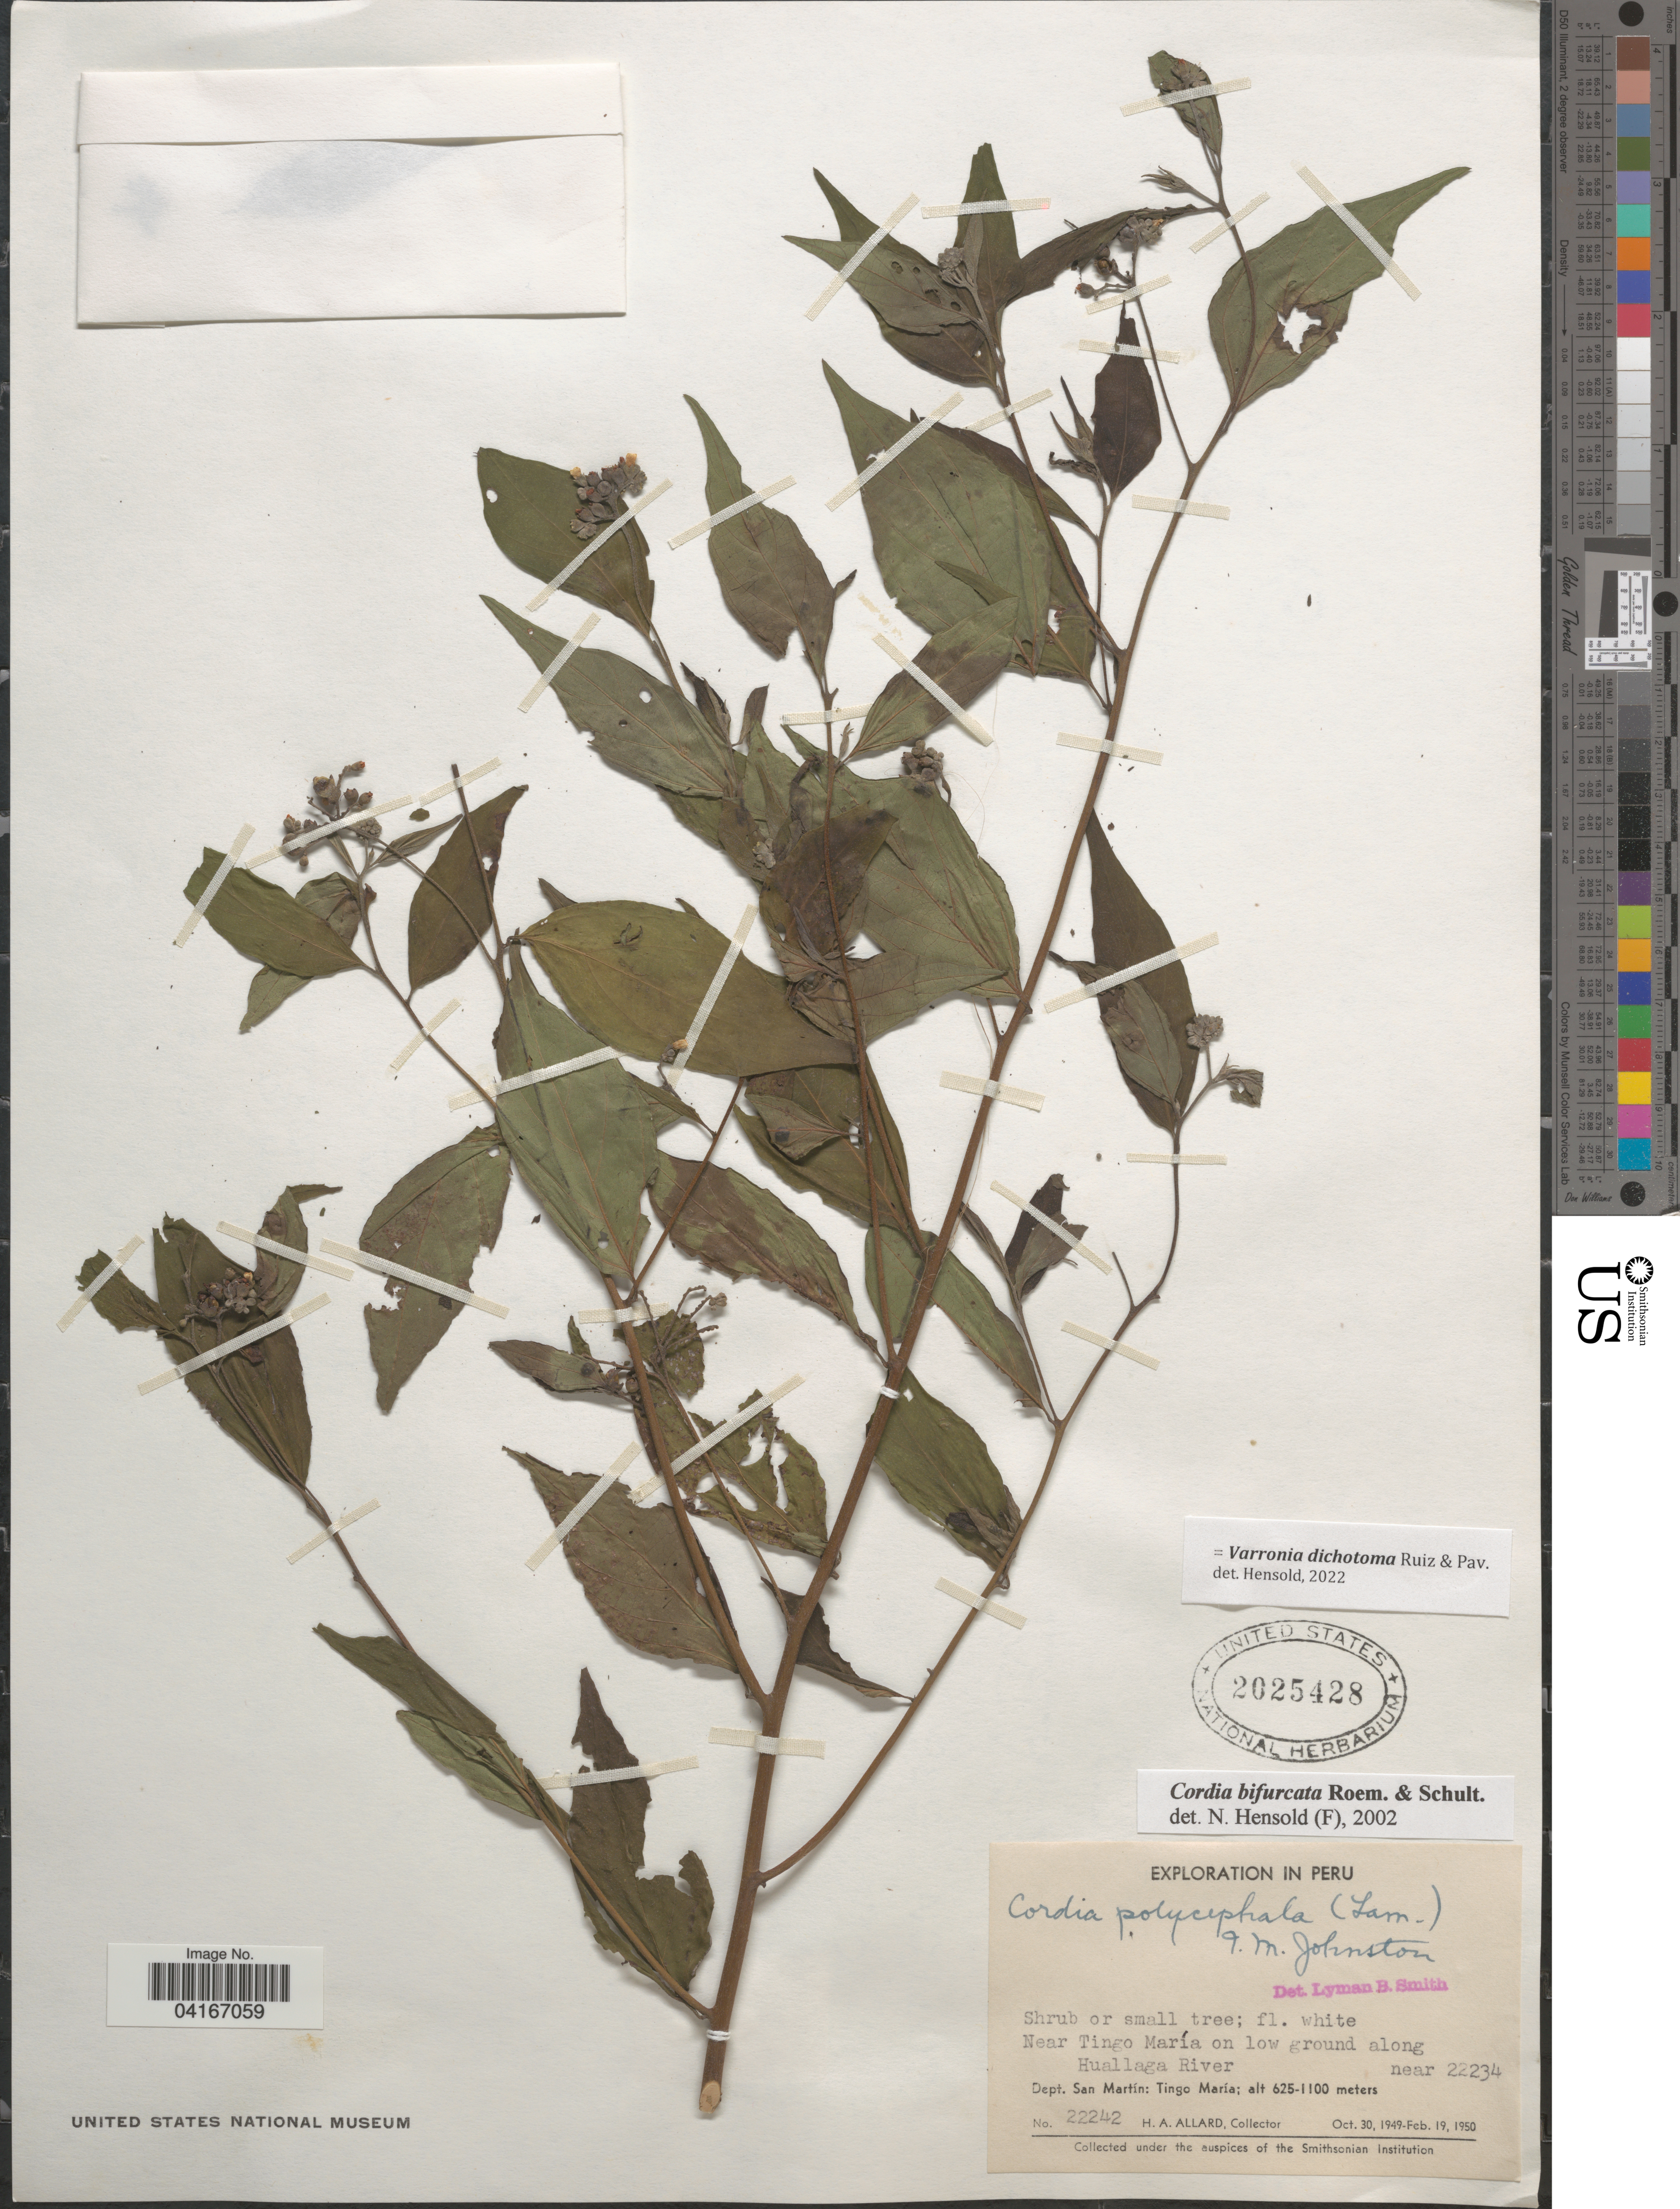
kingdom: Plantae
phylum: Tracheophyta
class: Magnoliopsida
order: Boraginales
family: Cordiaceae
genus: Varronia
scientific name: Varronia dichotoma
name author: Ruiz & Pav.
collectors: H. A. Allard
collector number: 22242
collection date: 1949-10-30/1950-02-19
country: Peru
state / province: San Martin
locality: Exploration in Peru. Near Tingo María on low ground along Huallaga River. Dept. San Martin: Tingo María.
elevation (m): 625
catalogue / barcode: US 2025428